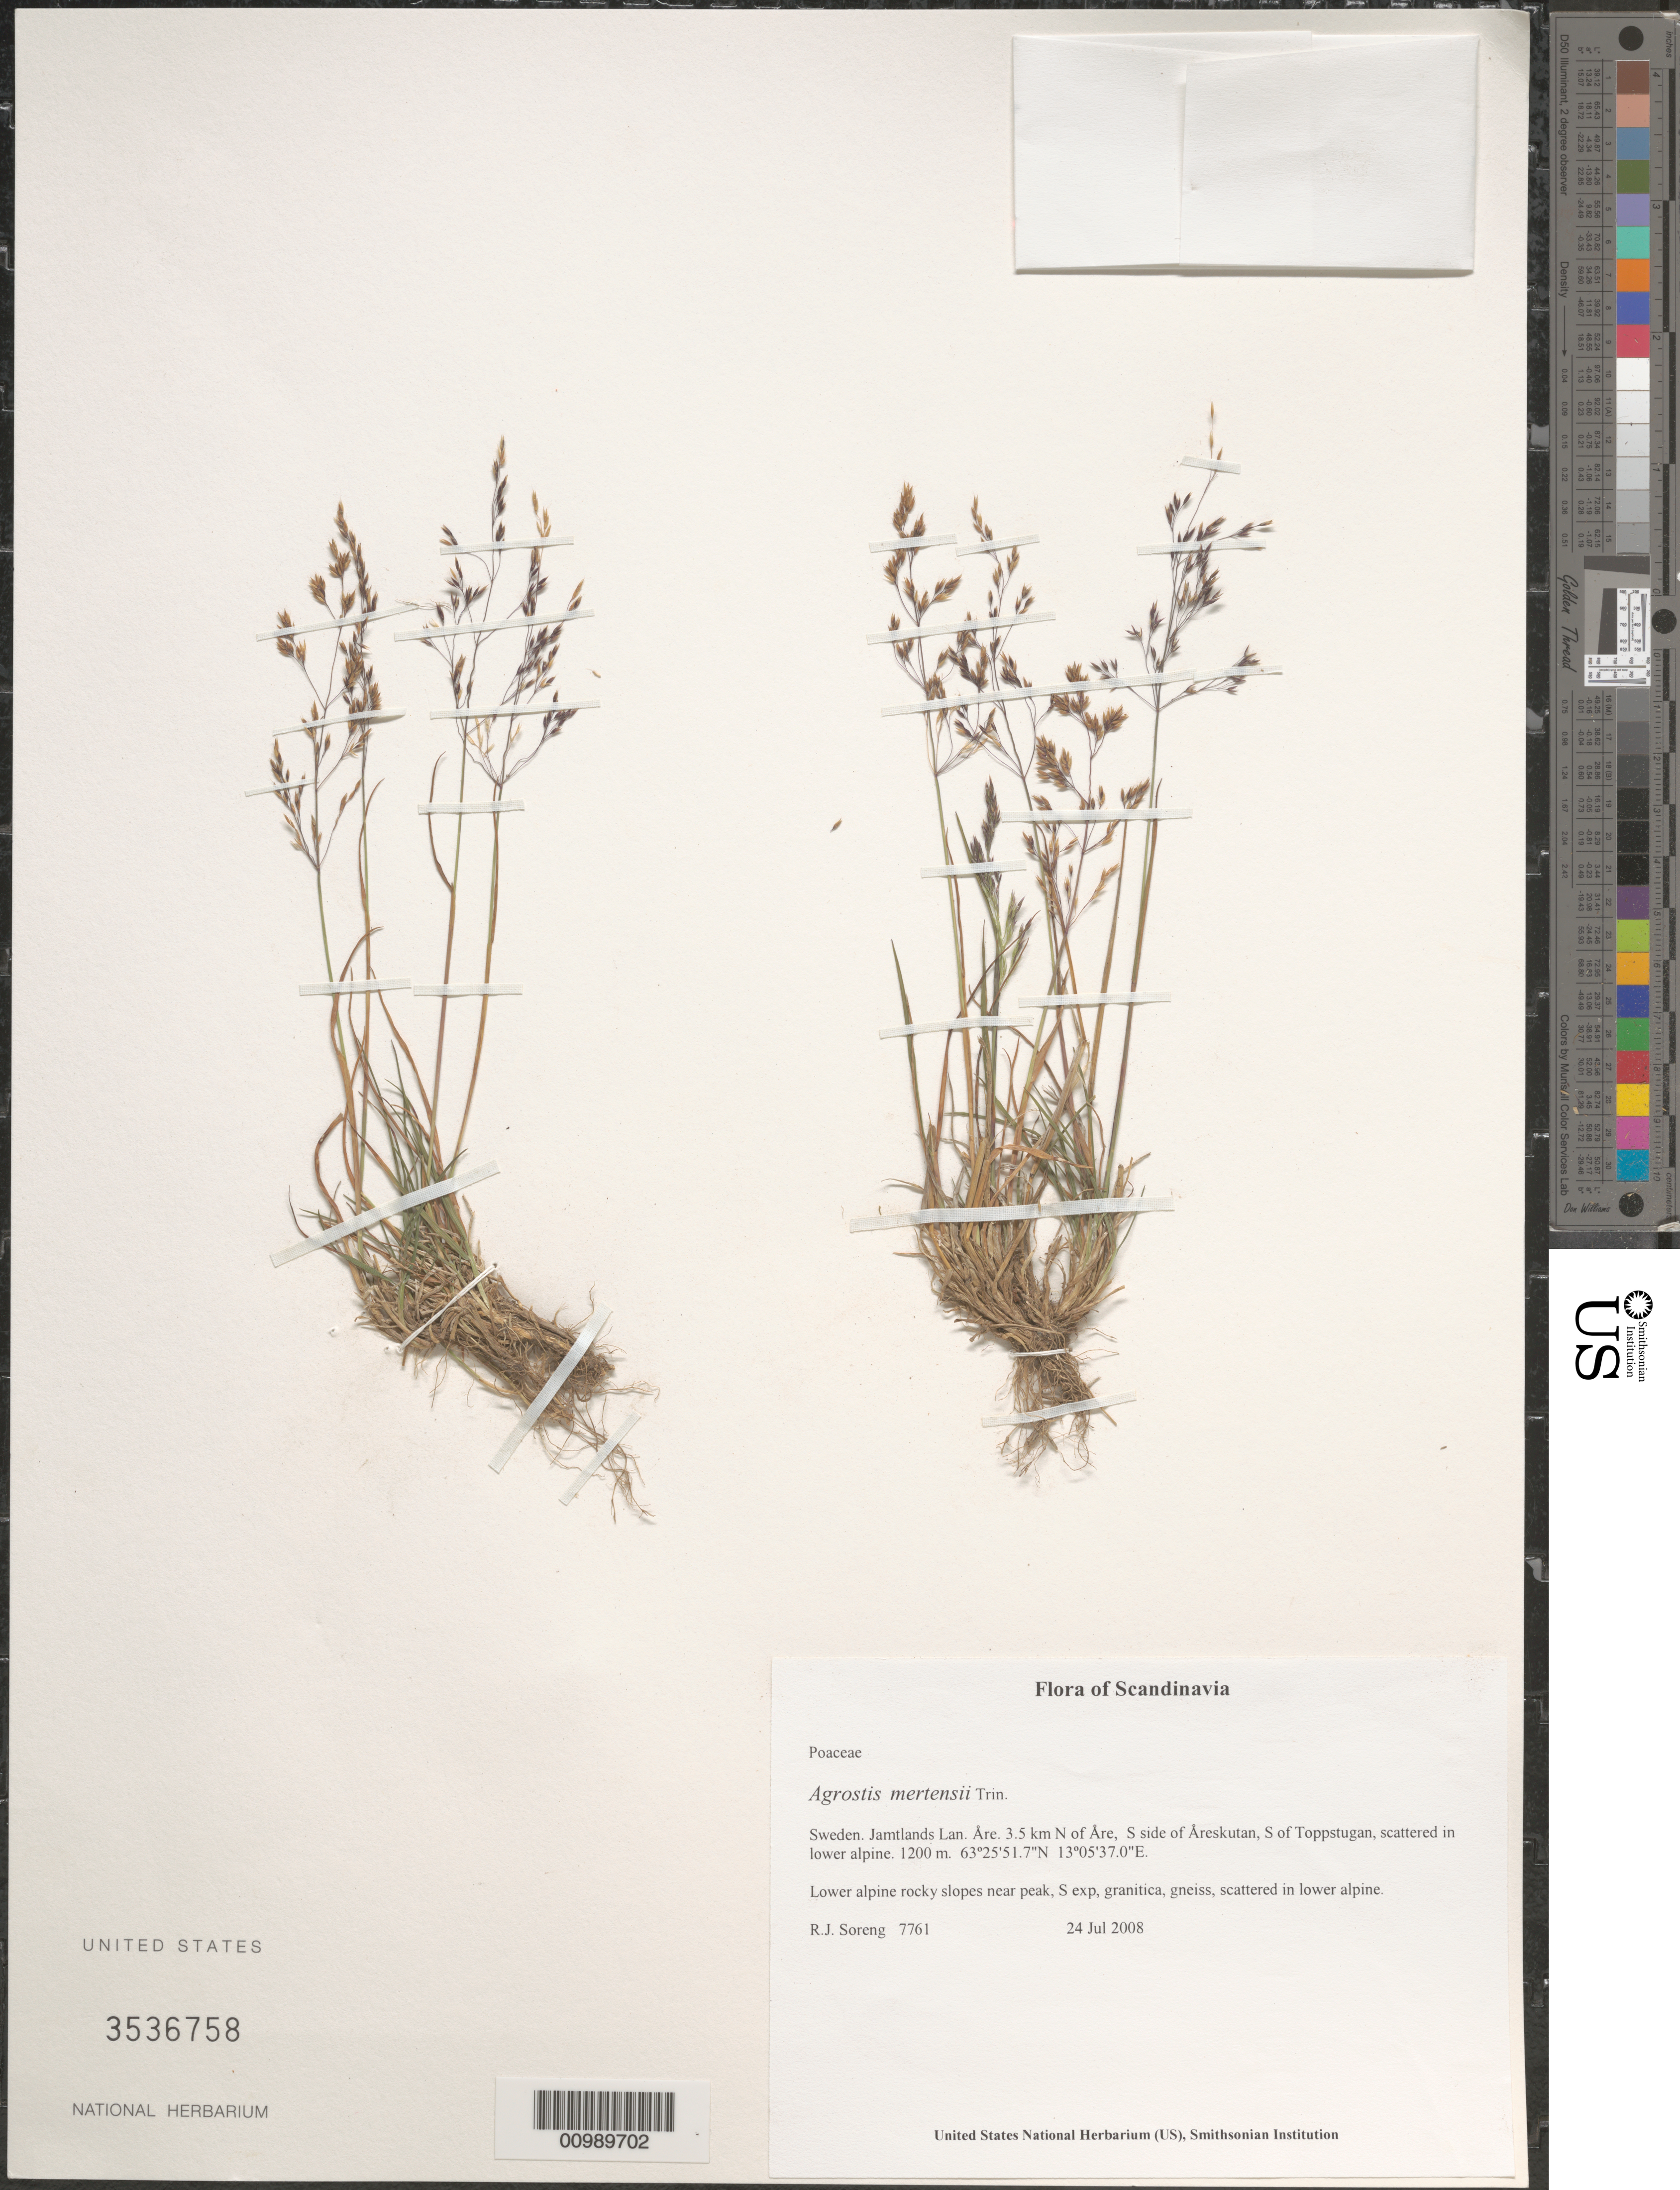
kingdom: Plantae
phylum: Tracheophyta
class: Liliopsida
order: Poales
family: Poaceae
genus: Agrostis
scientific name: Agrostis mertensii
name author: Trin.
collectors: R. J. Soreng & N. L. Soreng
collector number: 7761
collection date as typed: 24 Jul 2008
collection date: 2008-07-24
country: Sweden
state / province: Jämtland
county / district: Åre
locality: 3.5 km N of Åre, S side of Åreskutan, S of Toppstugan, scattered in lower alpine.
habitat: Lower alpine rocky slopes near peak, S exp, granitica, gneiss, scattered in lower alpine.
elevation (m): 1200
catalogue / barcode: US 3536758